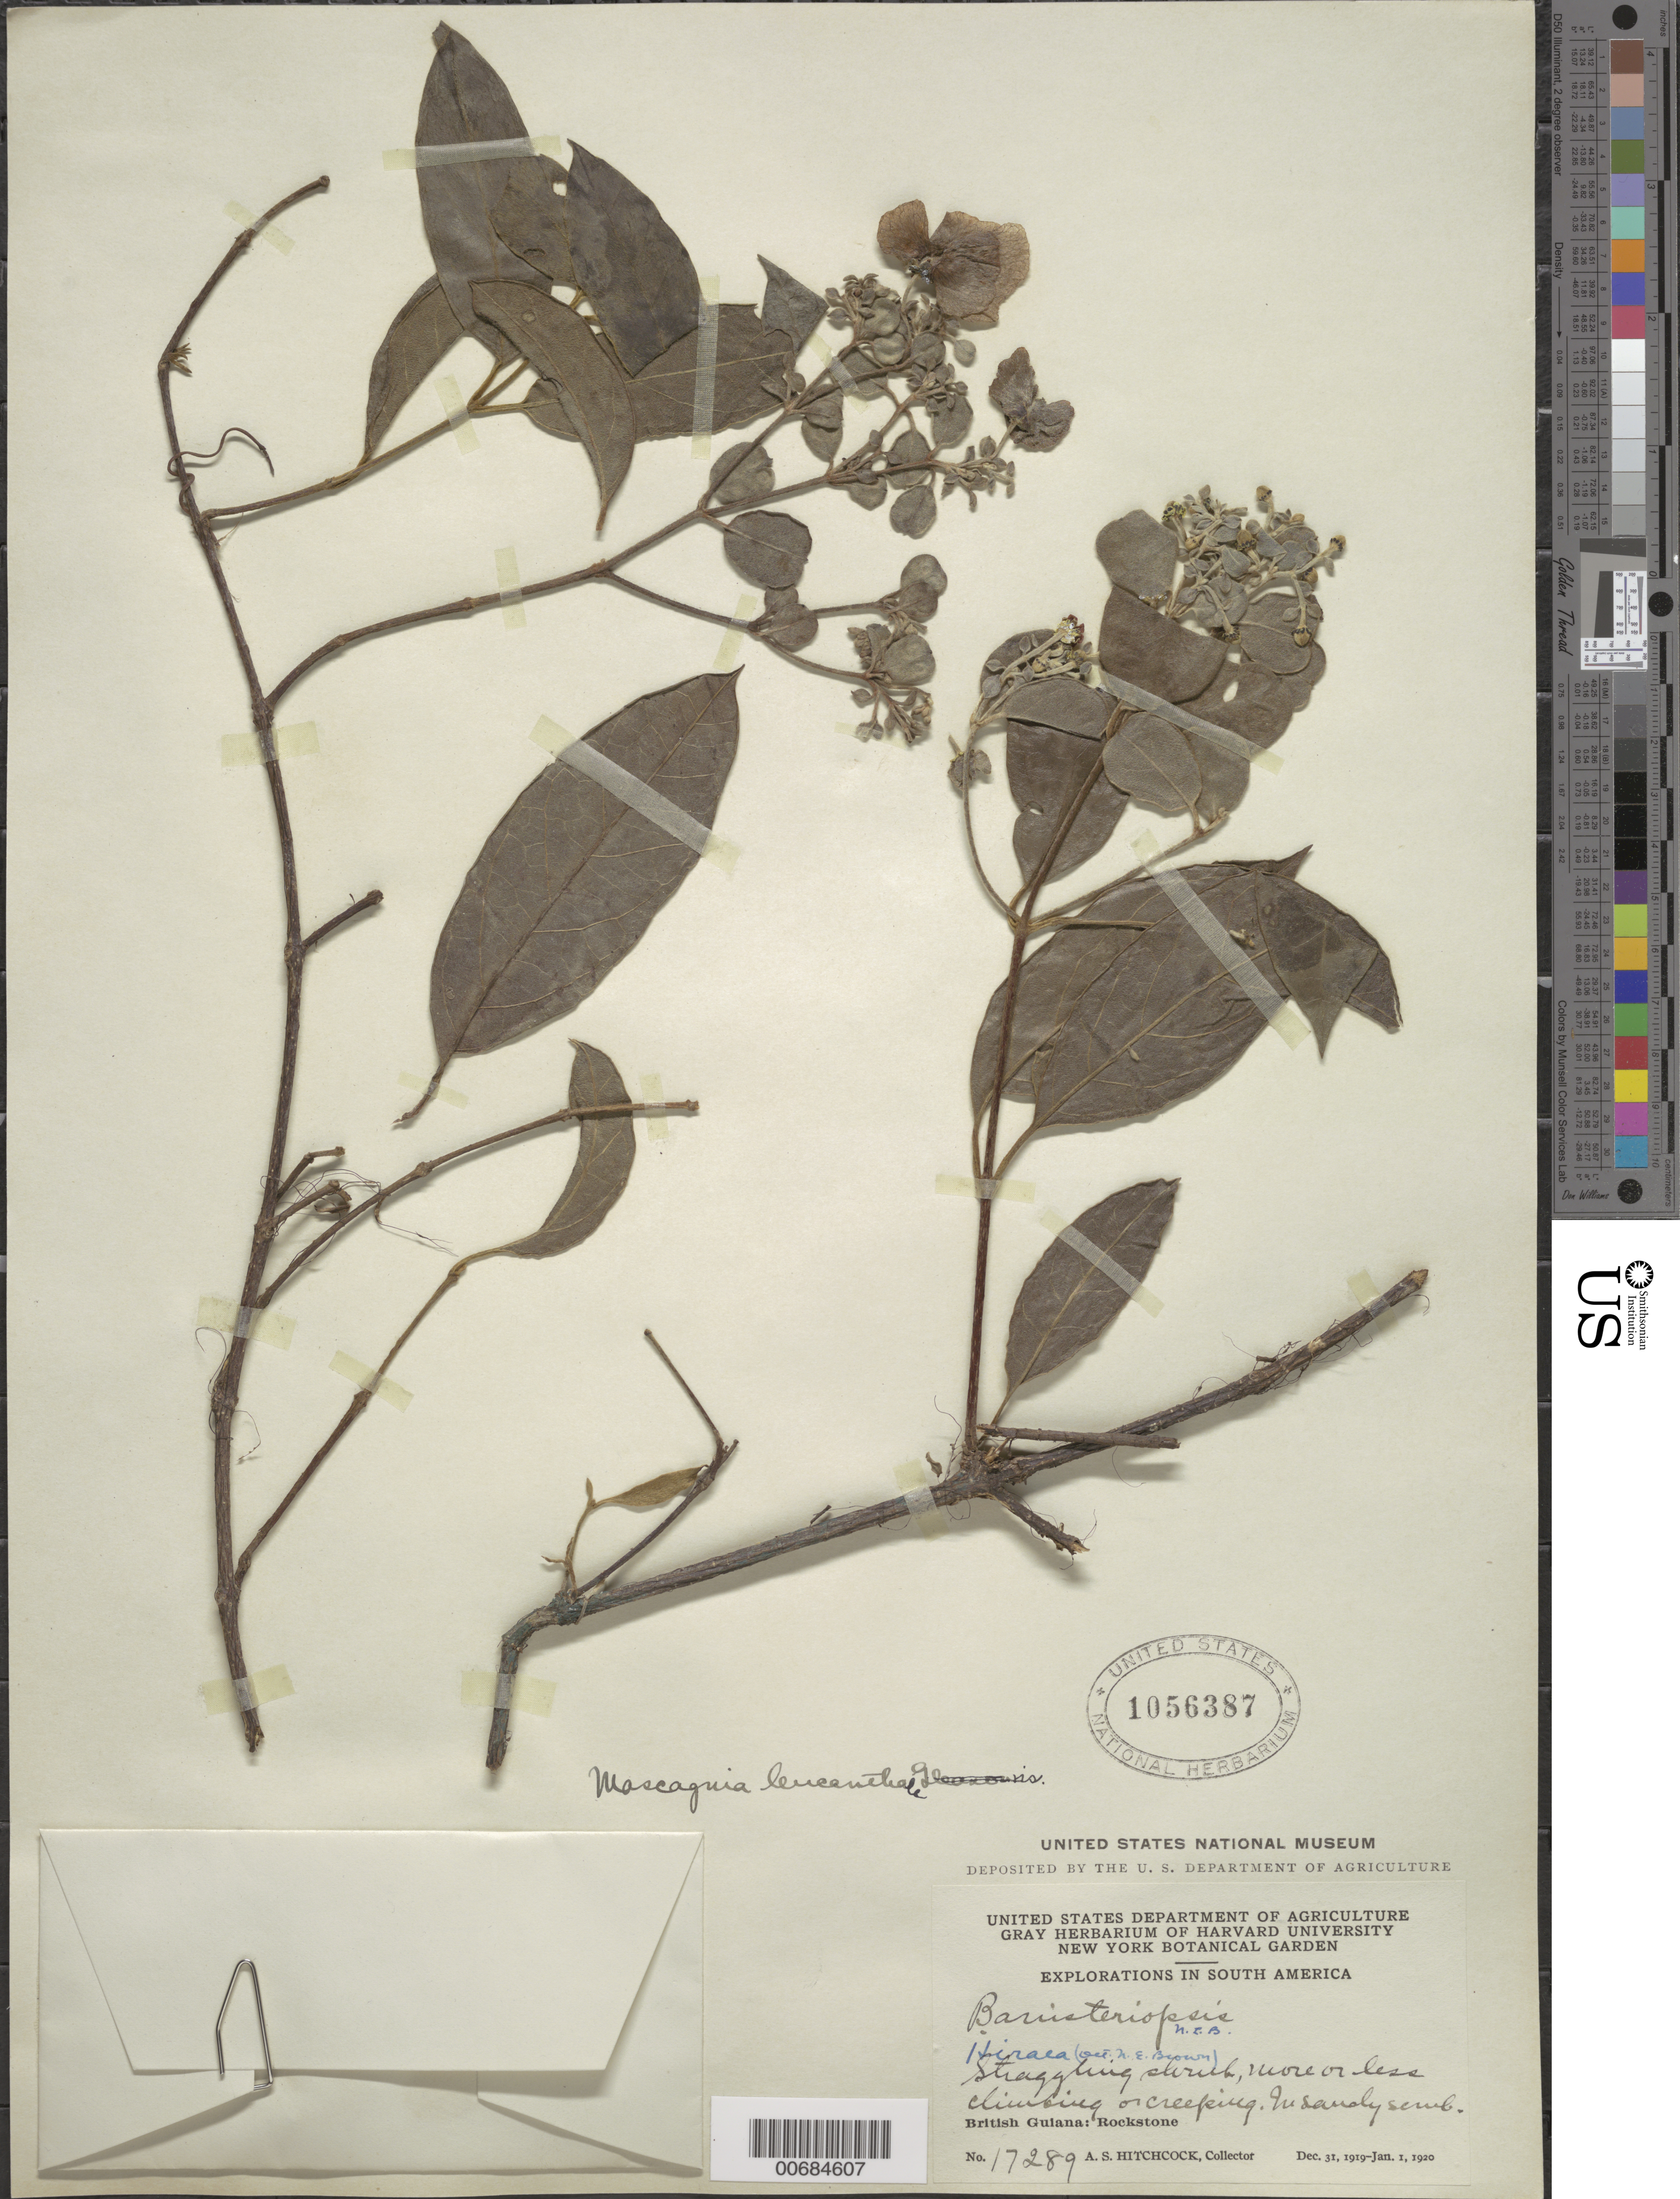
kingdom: Plantae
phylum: Tracheophyta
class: Magnoliopsida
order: Malpighiales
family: Malpighiaceae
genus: Mascagnia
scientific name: Mascagnia leucanthele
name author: Griseb.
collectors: A. S. Hitchcock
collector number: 17289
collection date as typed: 31-Dec-19 to 1-Jan-20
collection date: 1919-12-31/1920-01-01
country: Guyana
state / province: U. Demerara-Berbice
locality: Rockstone, on the Essequibo River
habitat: Sandy scrub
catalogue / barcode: US 1056387